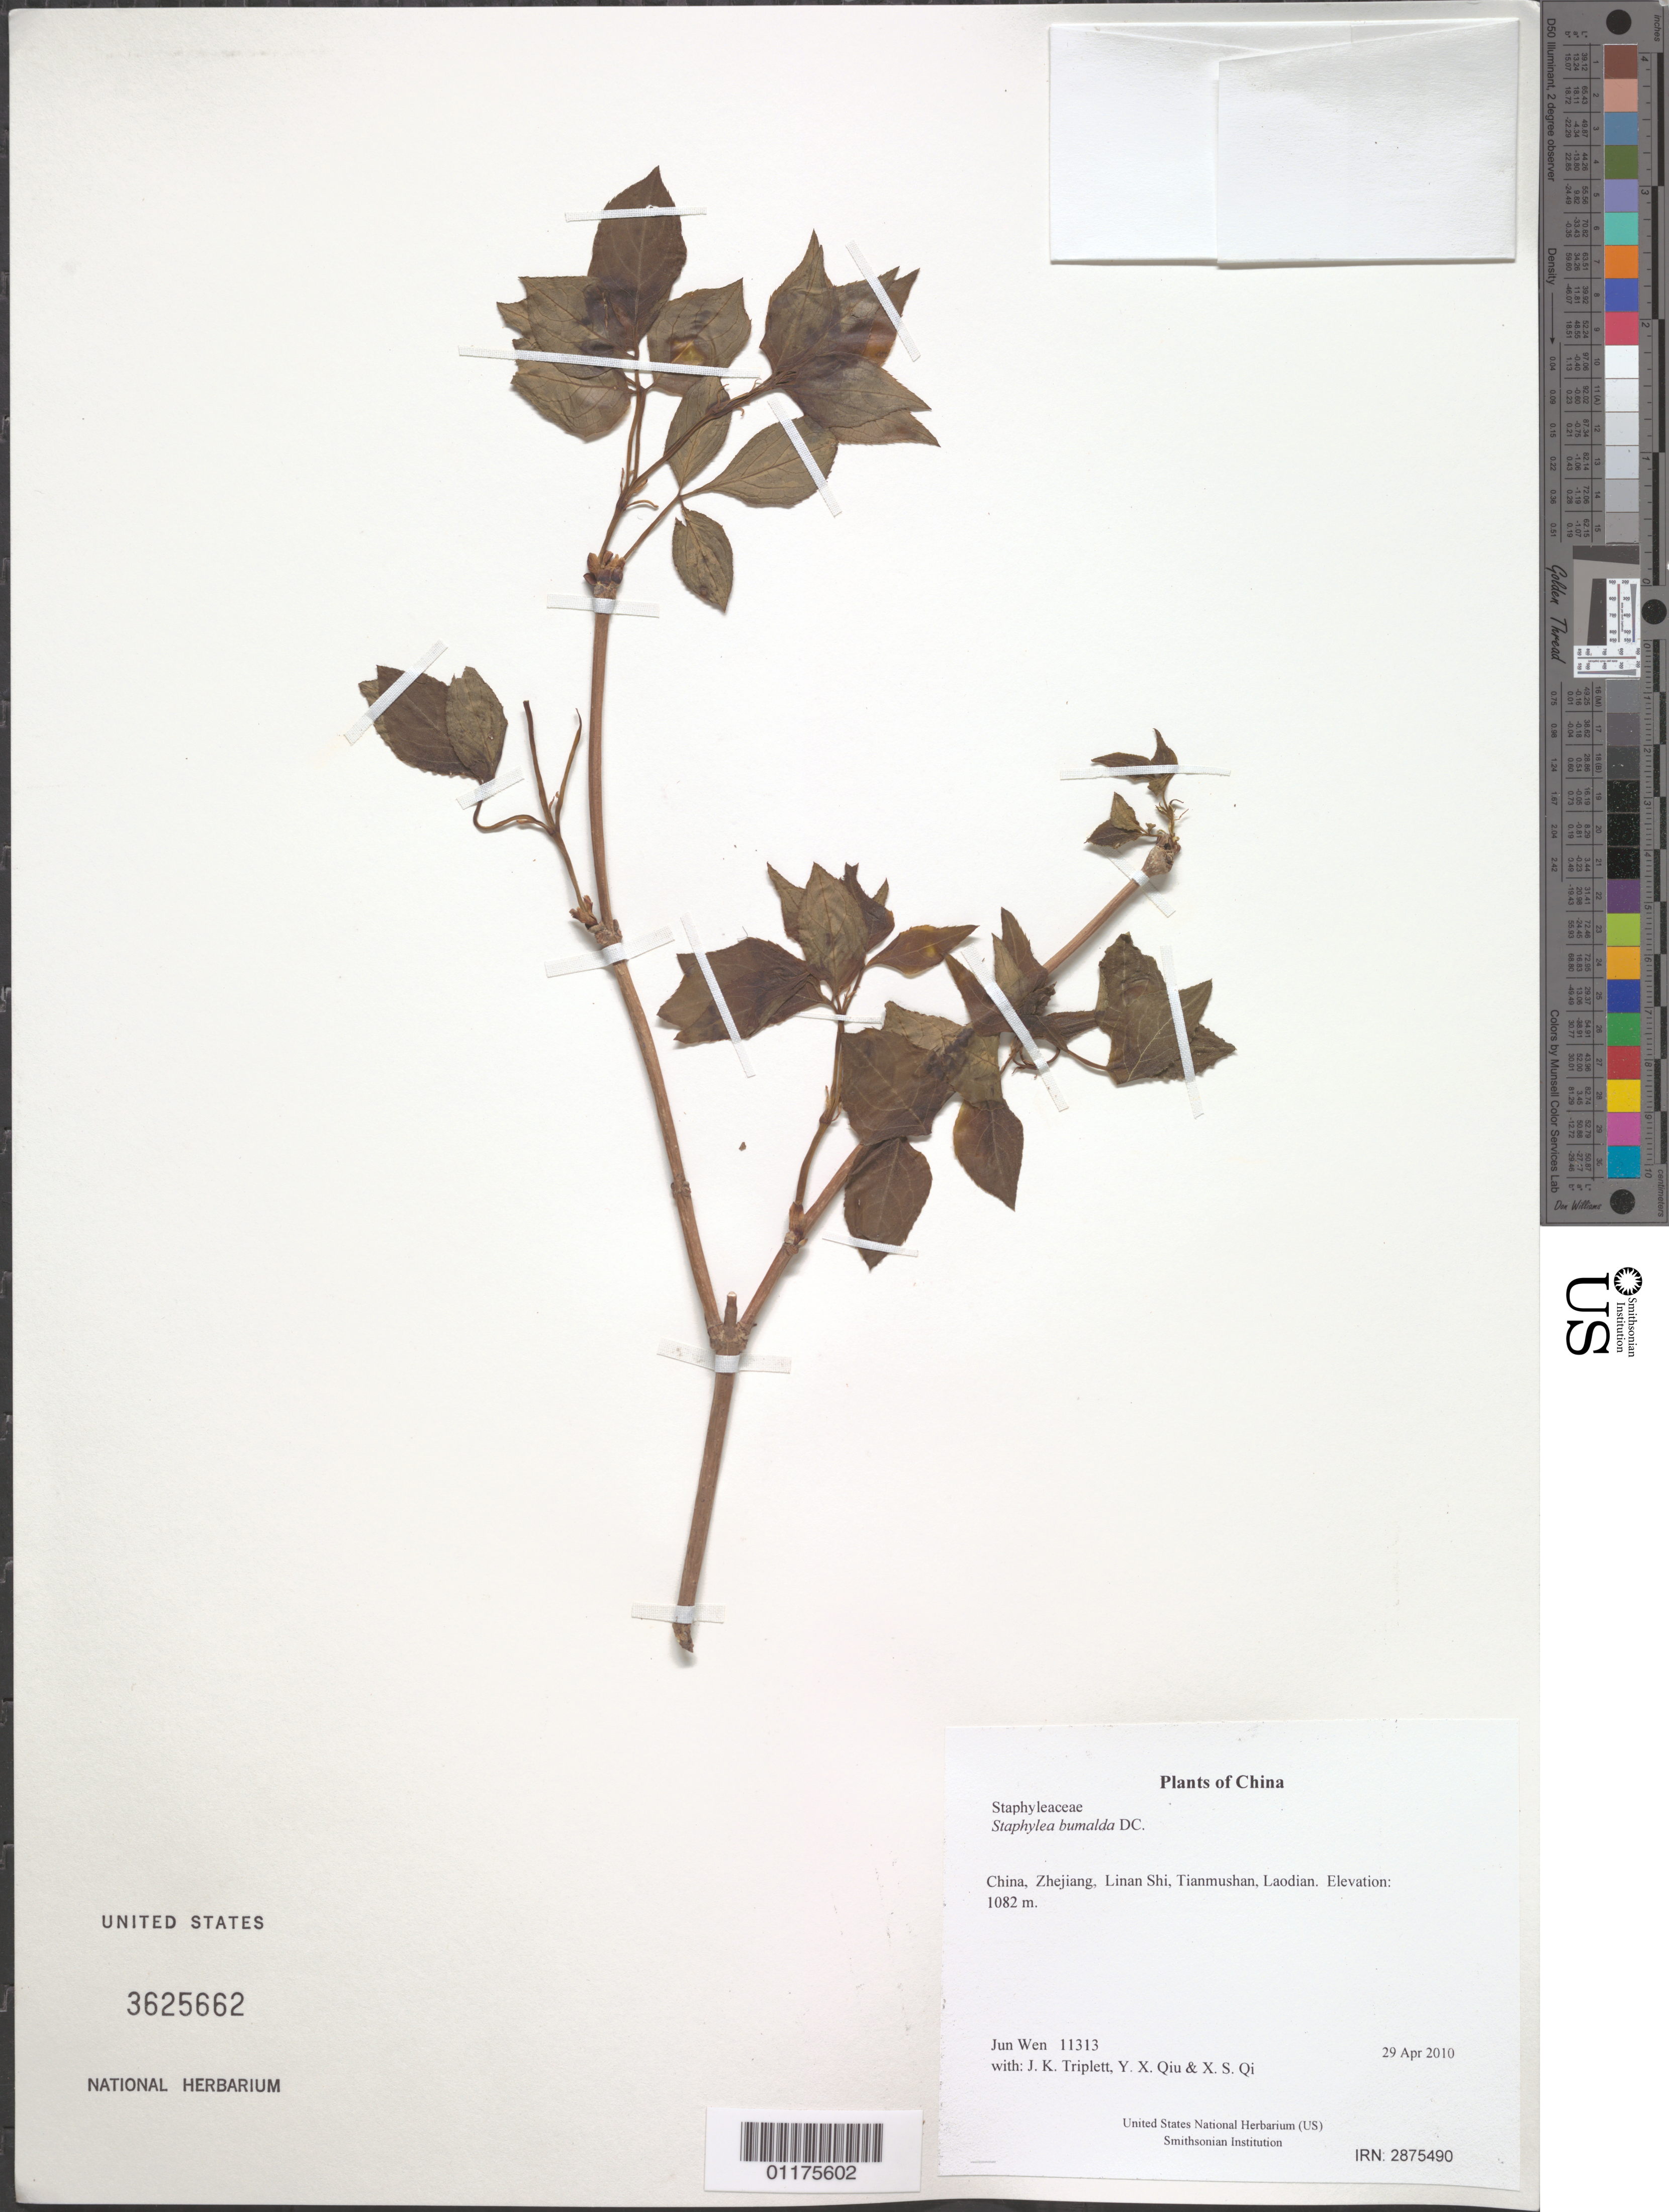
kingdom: Plantae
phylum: Tracheophyta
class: Magnoliopsida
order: Crossosomatales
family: Staphyleaceae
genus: Staphylea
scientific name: Staphylea bumalda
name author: DC.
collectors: J. Wen, J. K. Triplett, Y. X. Qiu & X. S. Qi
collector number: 11313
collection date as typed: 29 Apr 2010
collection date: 2010-04-29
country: China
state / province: Zhejiang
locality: Linan Shi, Tianmushan, Laodian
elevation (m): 1082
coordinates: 30 20.537 N, 119 25.997 E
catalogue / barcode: US 3625662